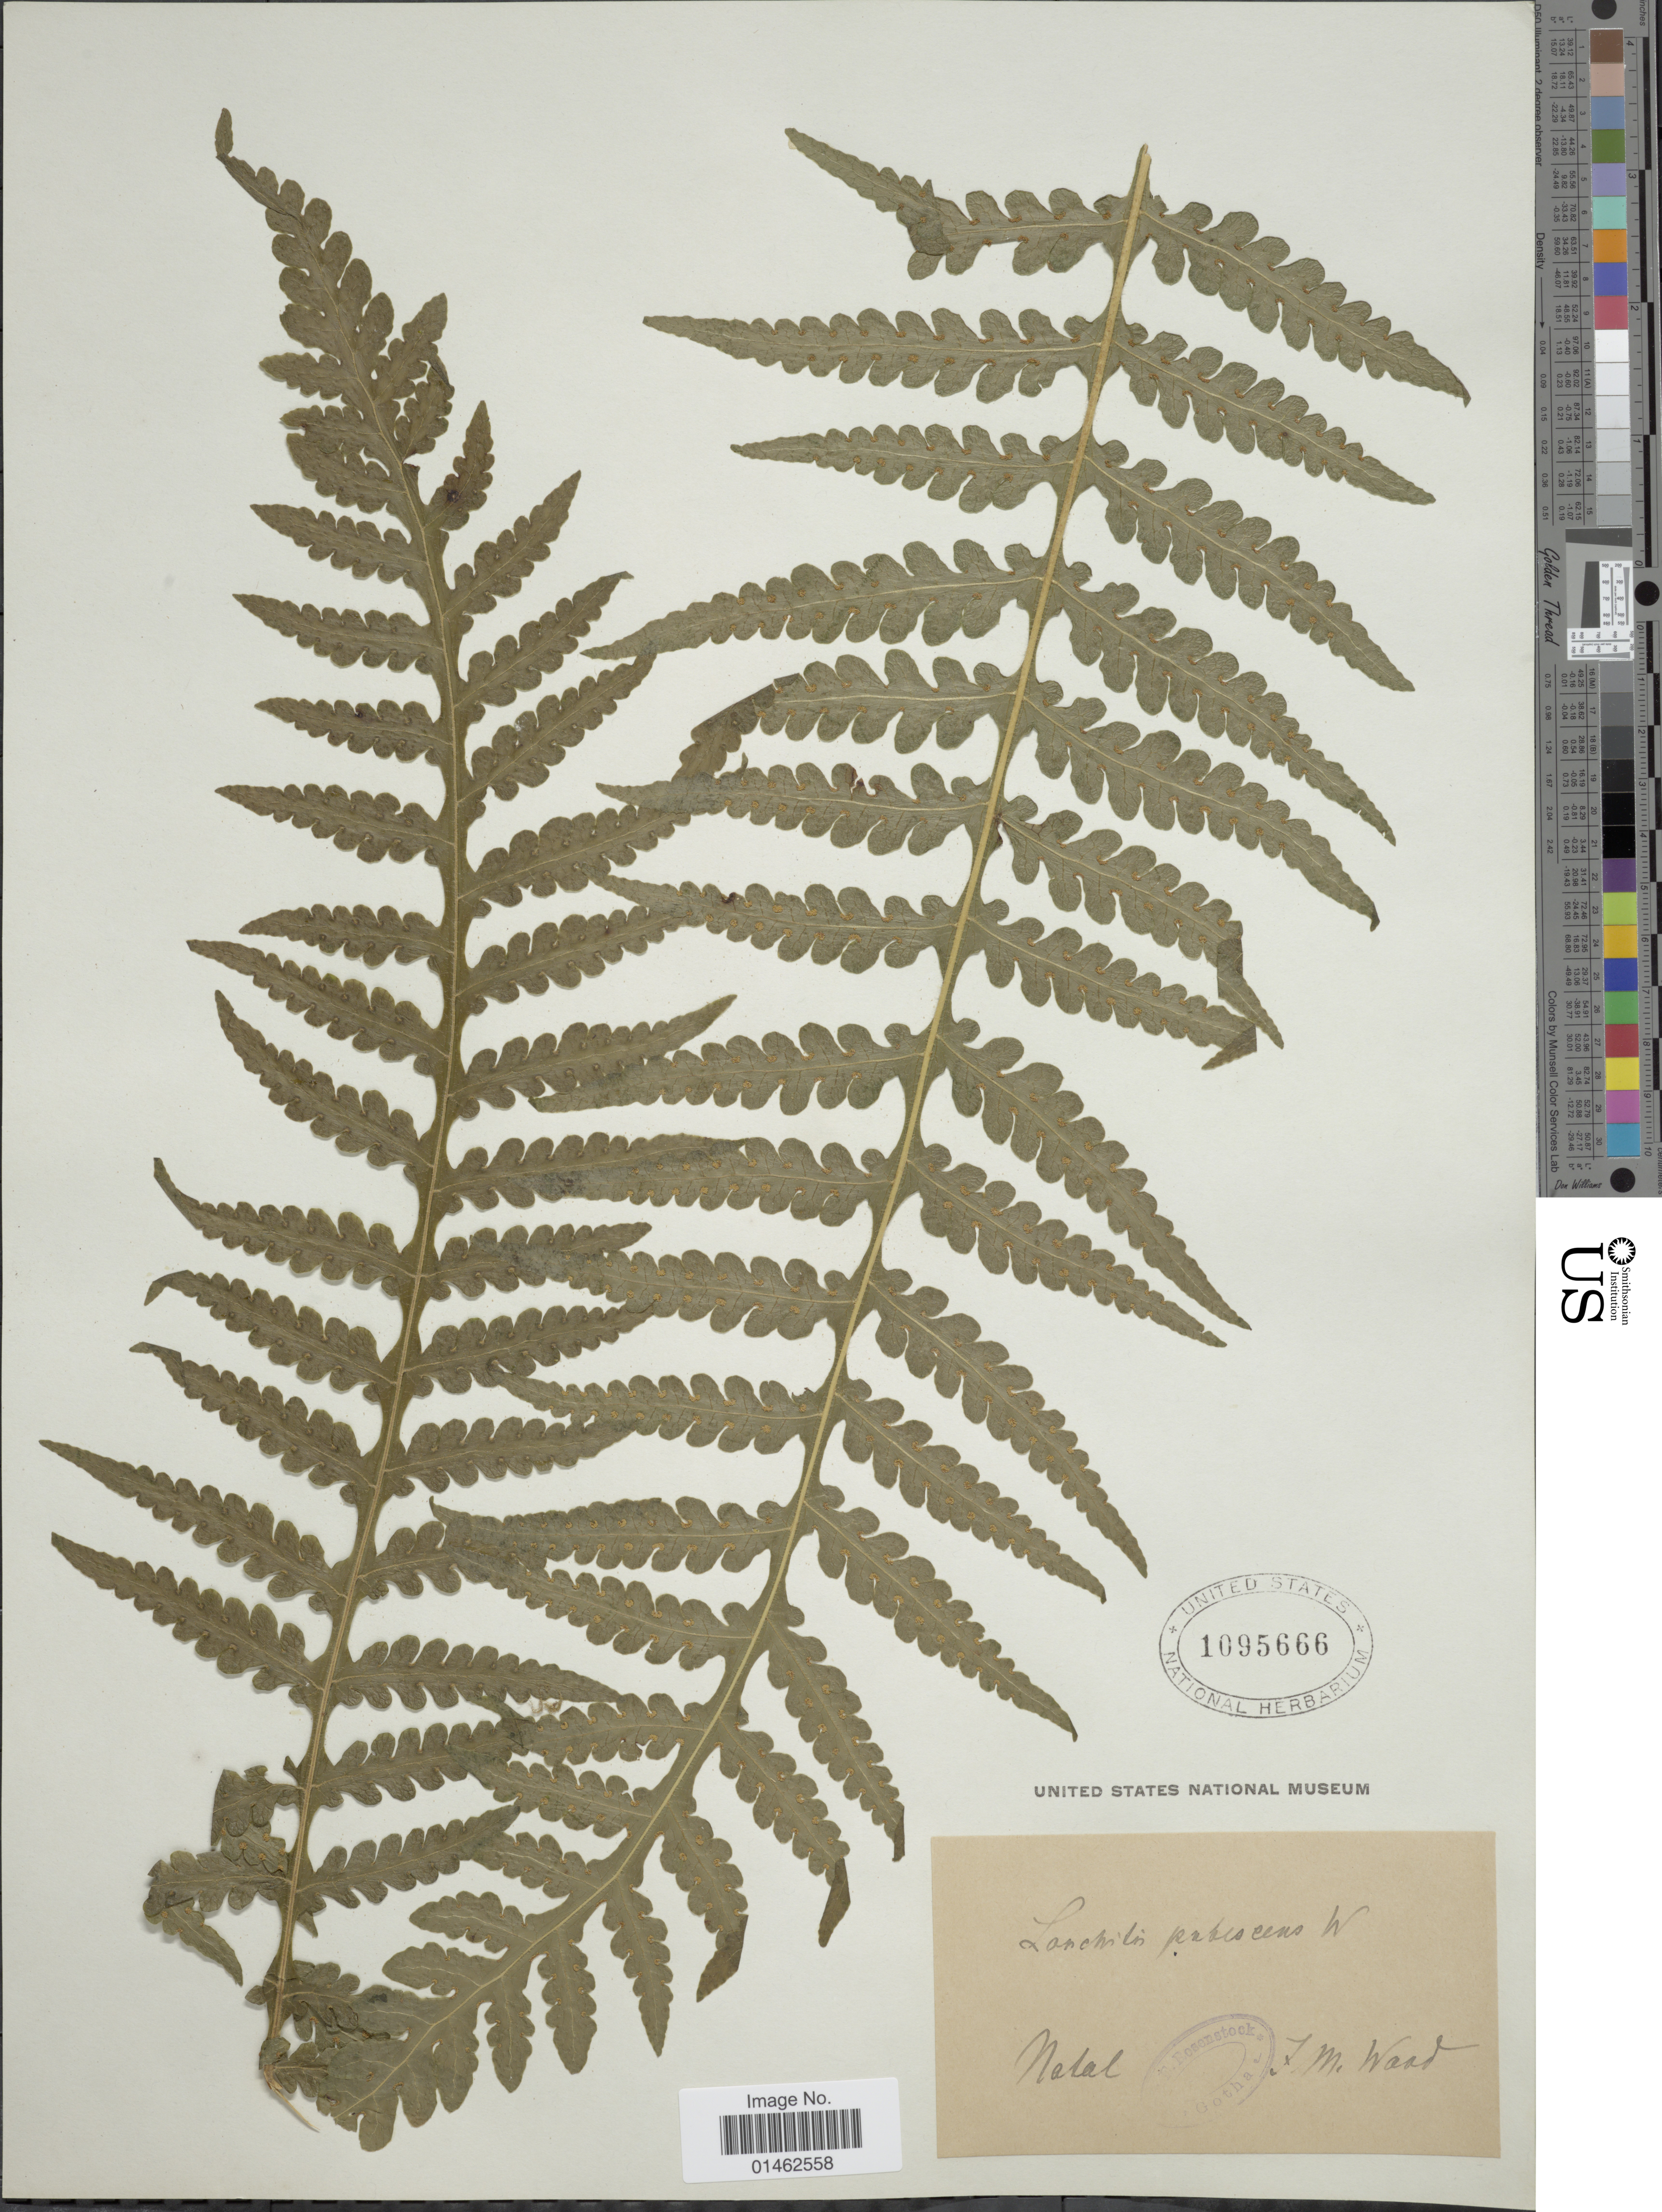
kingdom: Plantae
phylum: Tracheophyta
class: Polypodiopsida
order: Polypodiales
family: Dennstaedtiaceae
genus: Blotiella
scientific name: Blotiella javanica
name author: (Desr.) C.V. Morton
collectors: J. M. Wood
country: South Africa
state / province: KwaZulu-Natal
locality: Natal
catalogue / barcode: US 1095666